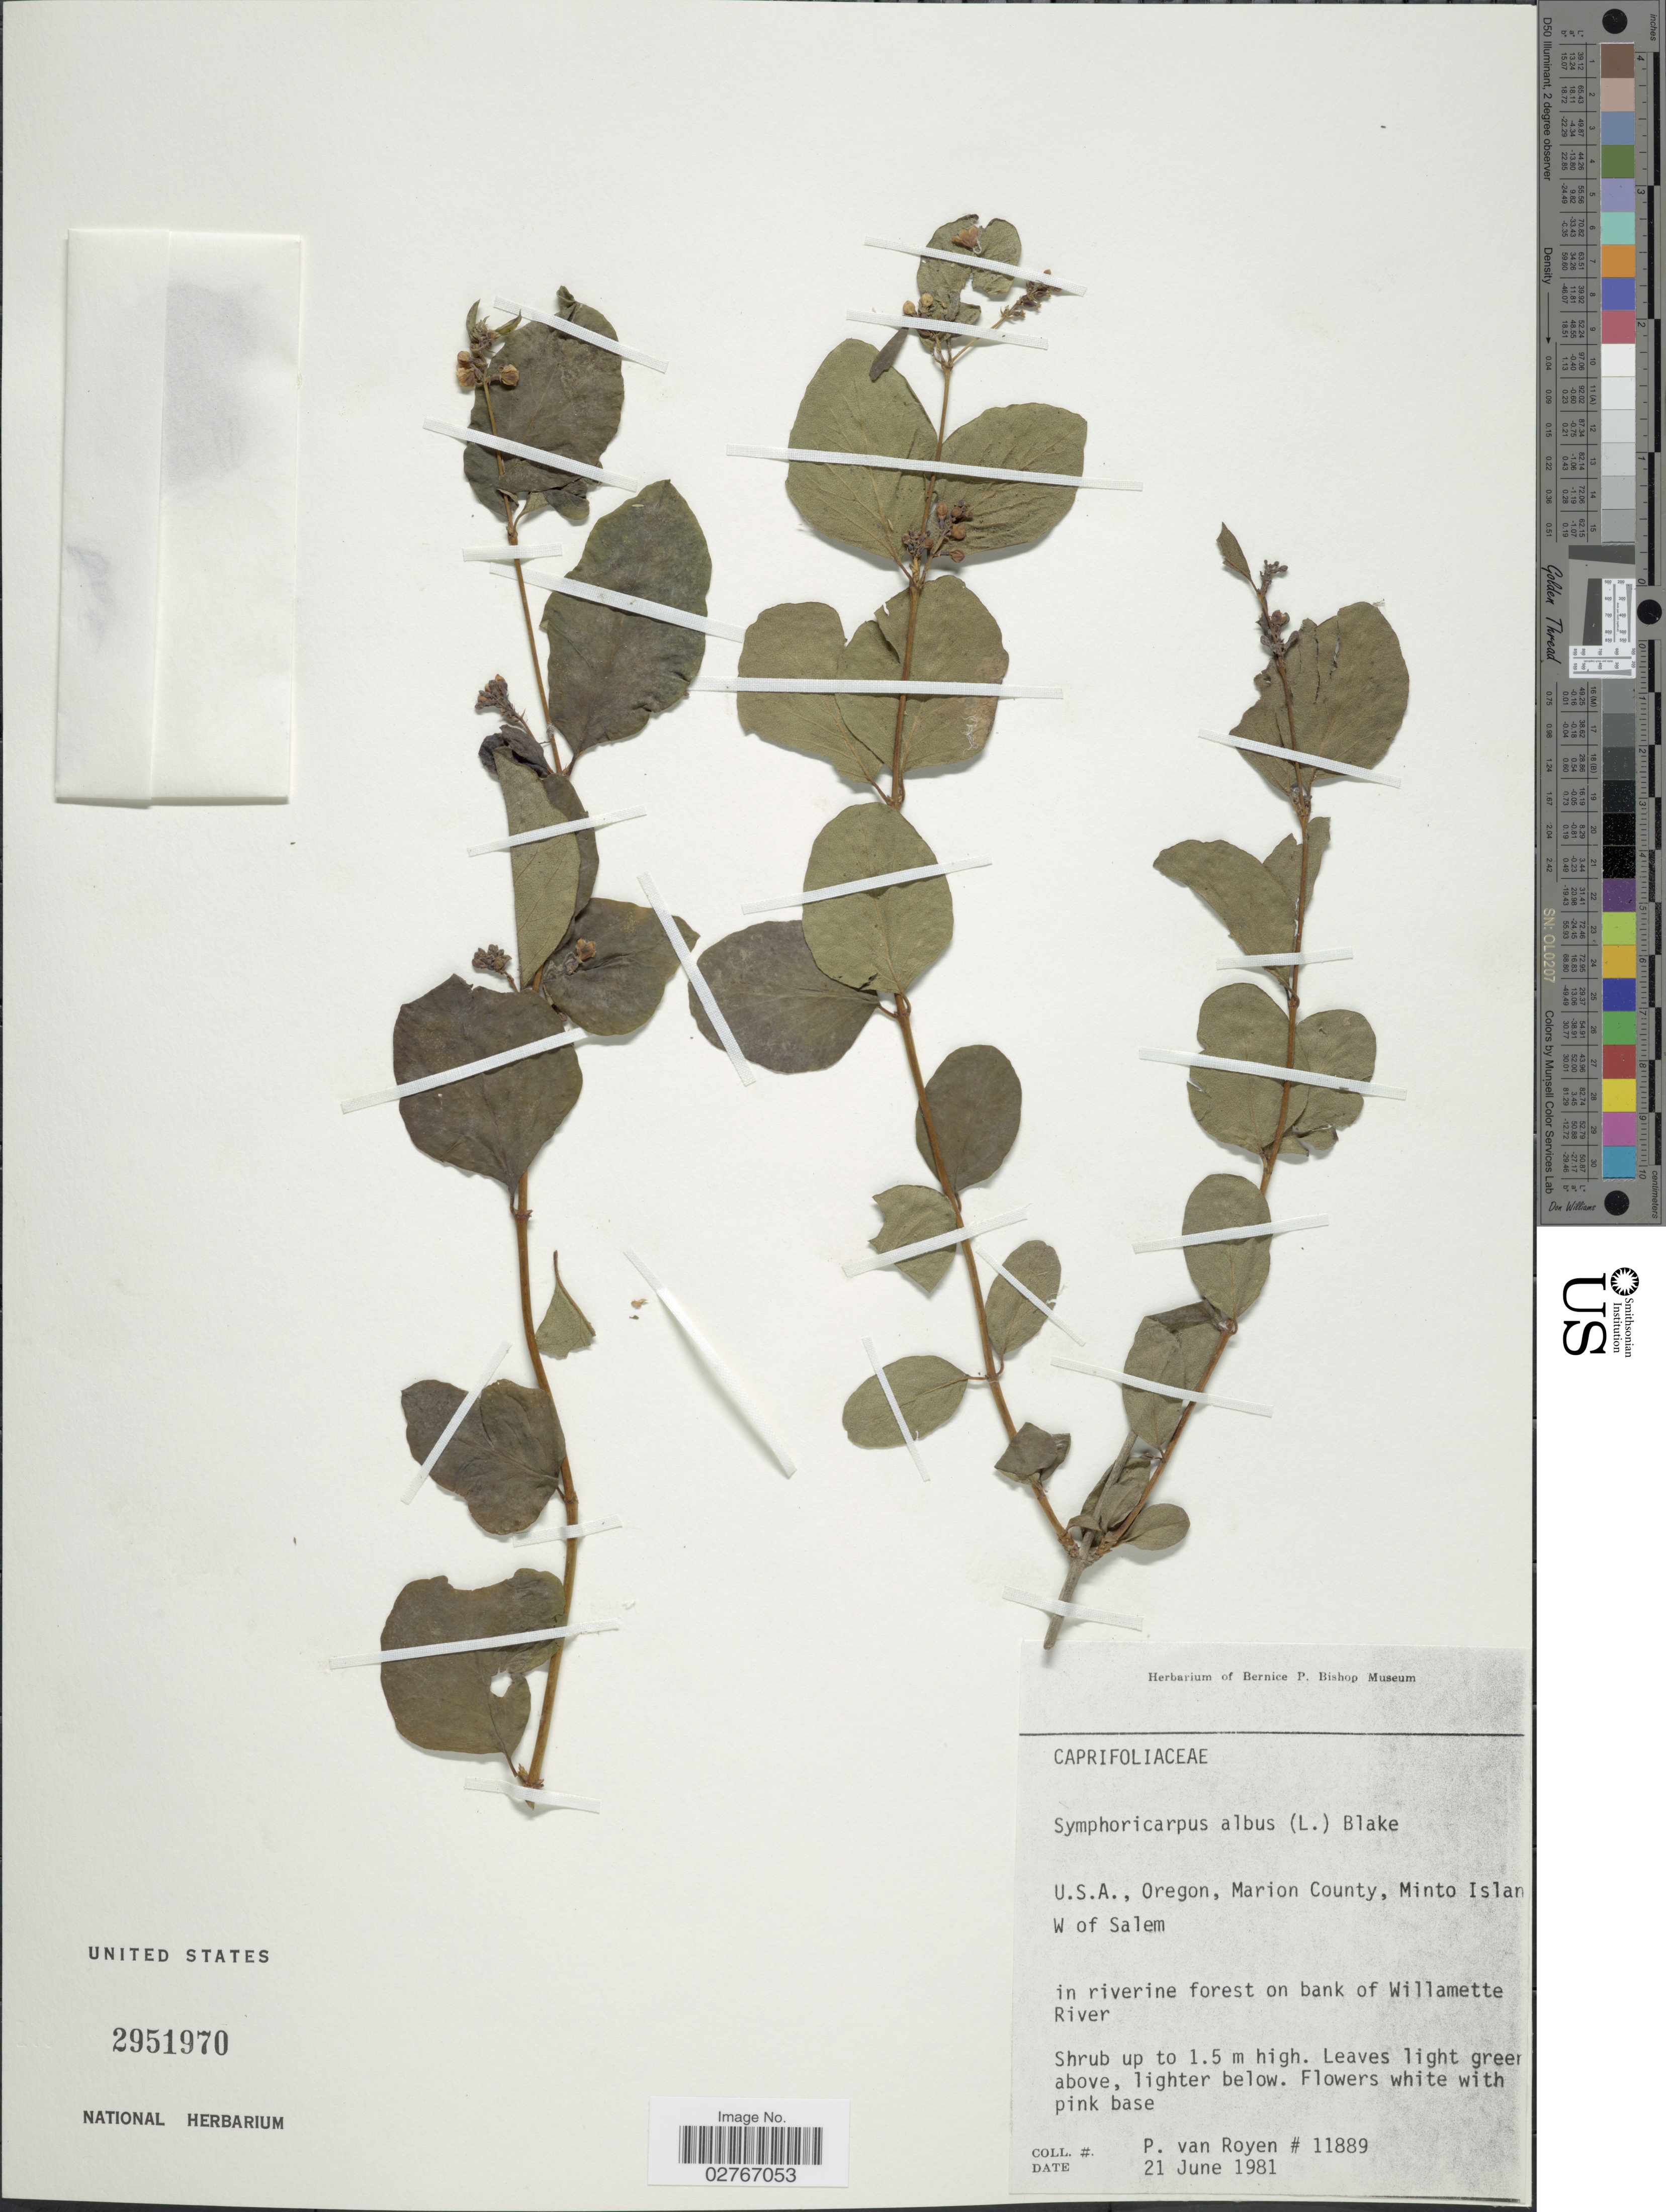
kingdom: Plantae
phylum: Tracheophyta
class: Magnoliopsida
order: Dipsacales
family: Caprifoliaceae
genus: Symphoricarpos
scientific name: Symphoricarpos albus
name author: (L.) S.F. Blake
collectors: P. van Royen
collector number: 11889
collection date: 1981-06-21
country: United States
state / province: Oregon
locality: Marion County, Minto Islan, W of Salem. In riverine forest on bank of Willamette River.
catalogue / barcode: US 2951970